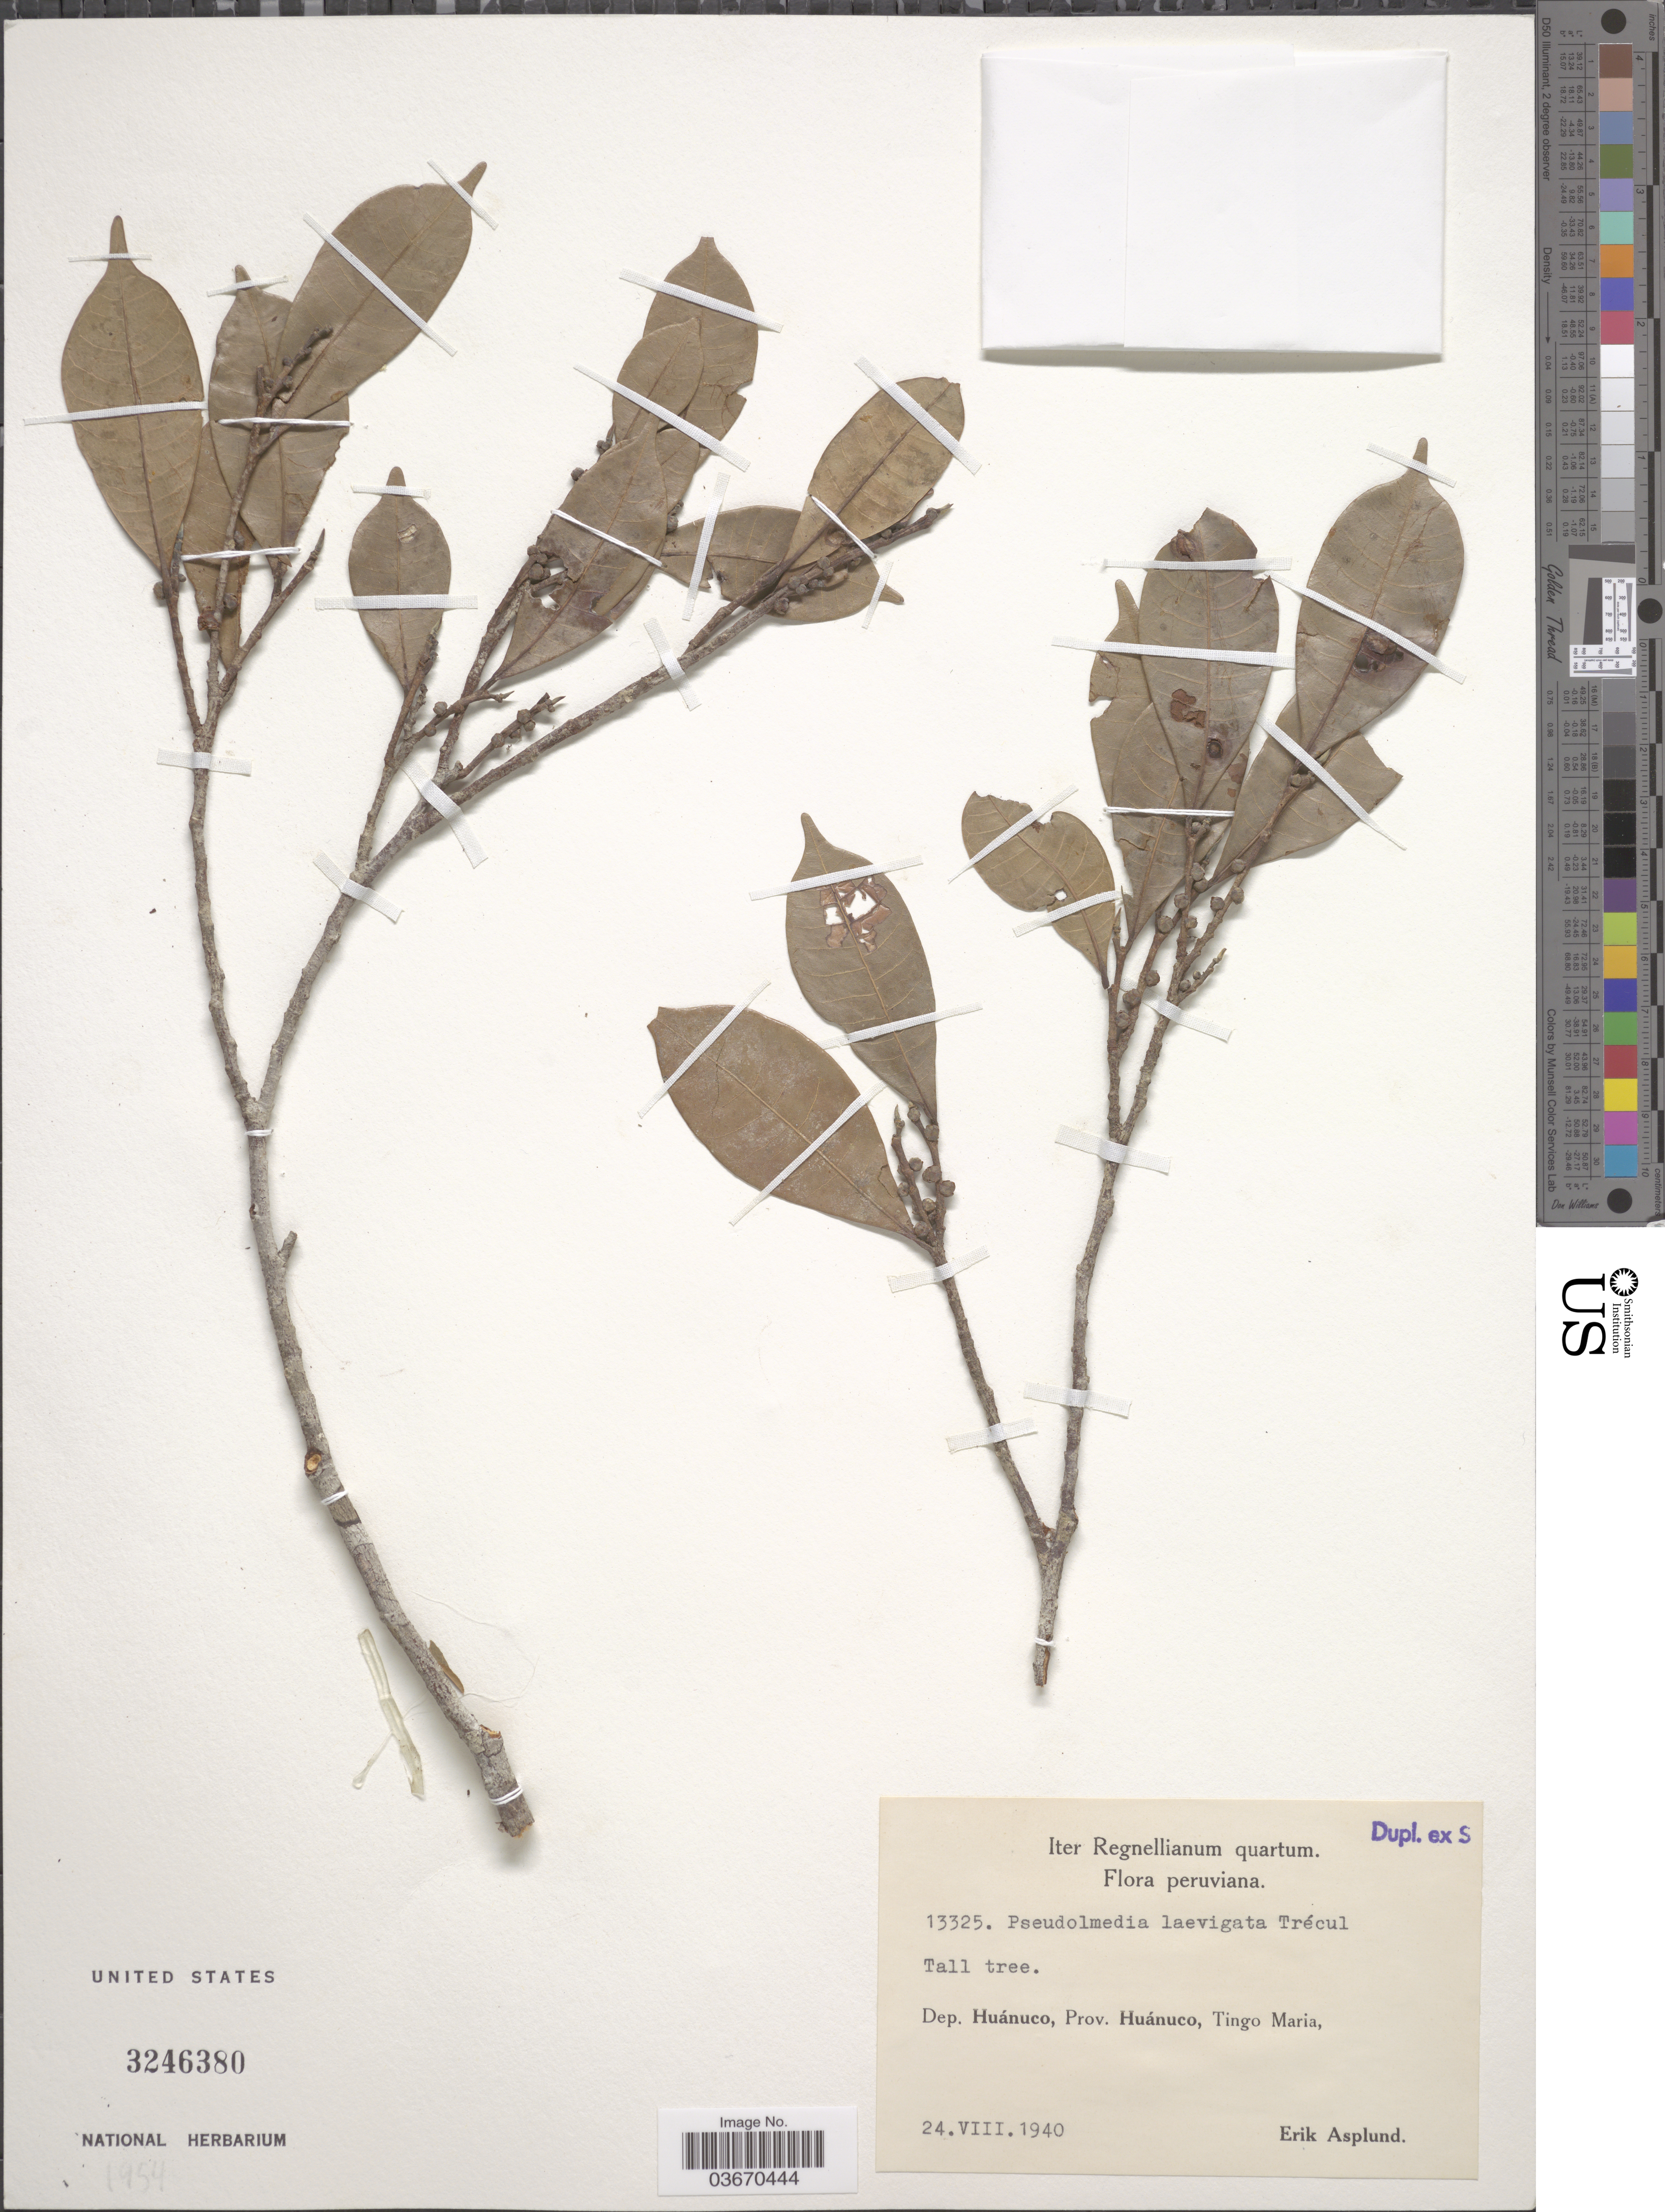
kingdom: Plantae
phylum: Tracheophyta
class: Magnoliopsida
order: Rosales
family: Moraceae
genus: Pseudolmedia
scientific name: Pseudolmedia laevigata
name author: Trécul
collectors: E. Asplund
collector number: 13325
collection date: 1940-08-24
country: Peru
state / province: Huánuco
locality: Dep. Huánuco, Tingo Maria.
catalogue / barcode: US 3246380